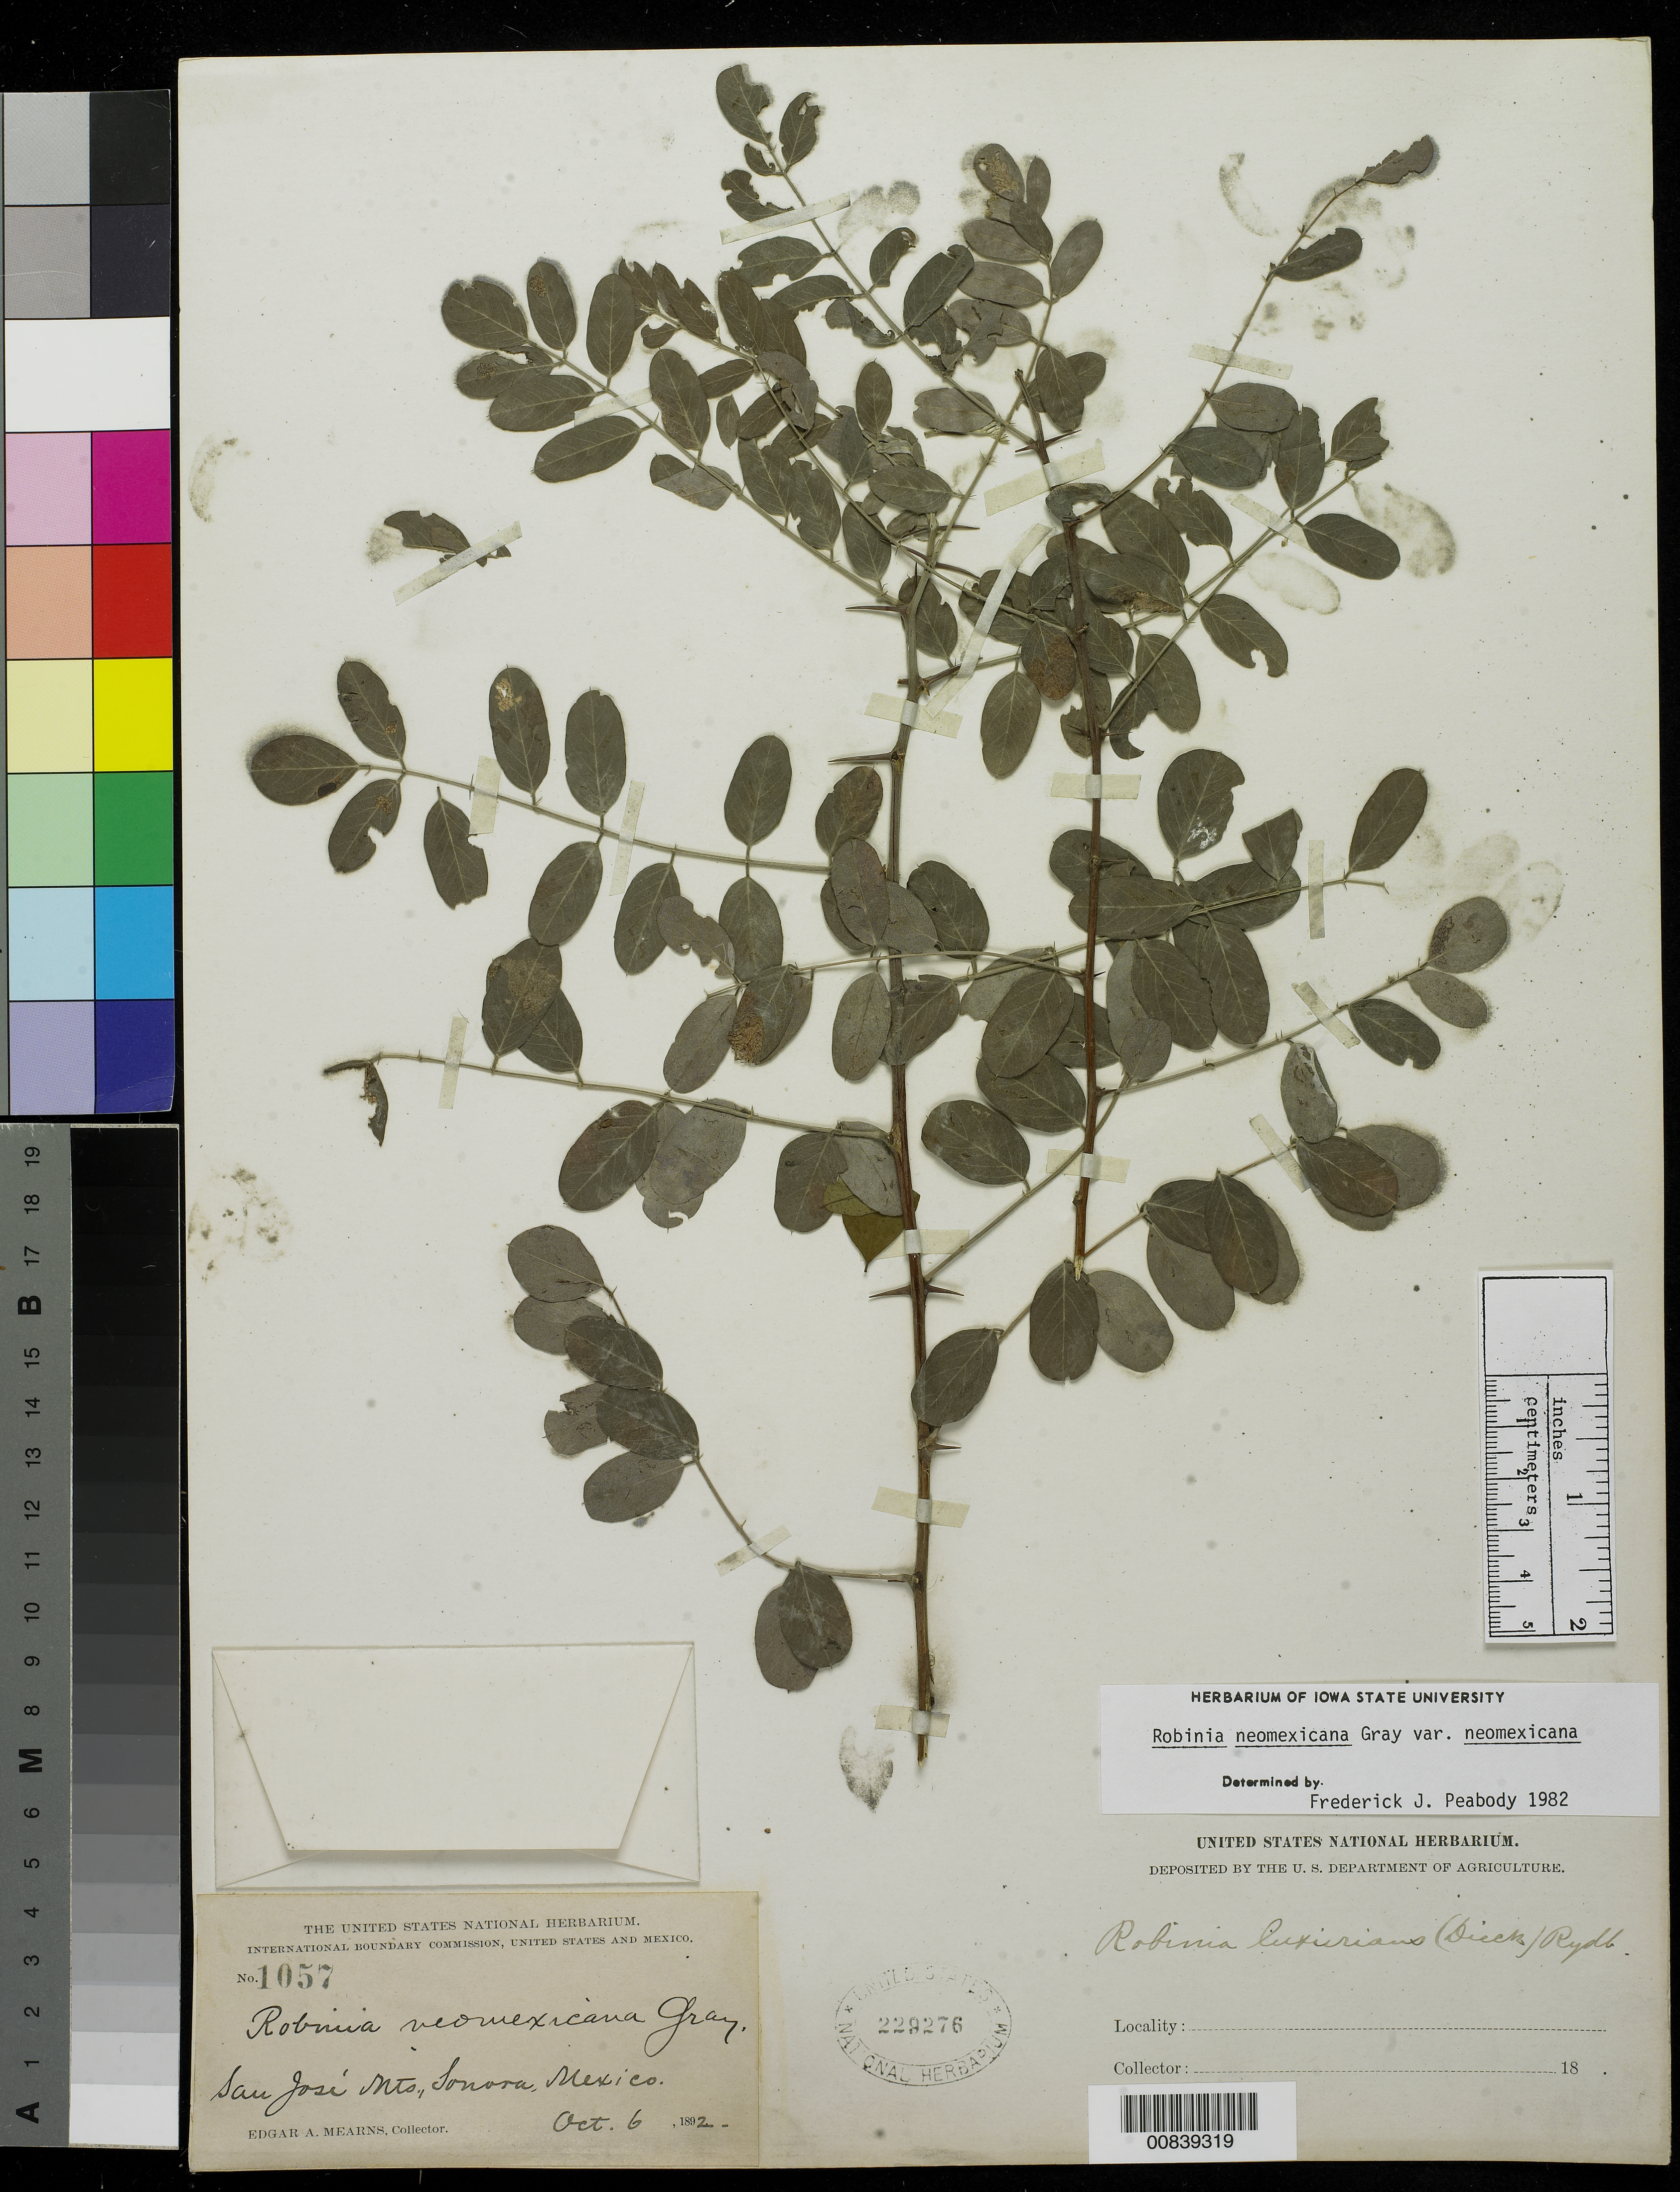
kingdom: Plantae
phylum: Tracheophyta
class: Magnoliopsida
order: Fabales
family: Fabaceae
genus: Robinia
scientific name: Robinia neomexicana var. neomexicana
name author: A. Gray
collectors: E. A. Mearns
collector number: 1057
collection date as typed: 06 Oct 1892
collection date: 1892-10-06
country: Mexico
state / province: Sonora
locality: San José Mts., Sonora.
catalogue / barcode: US 229276